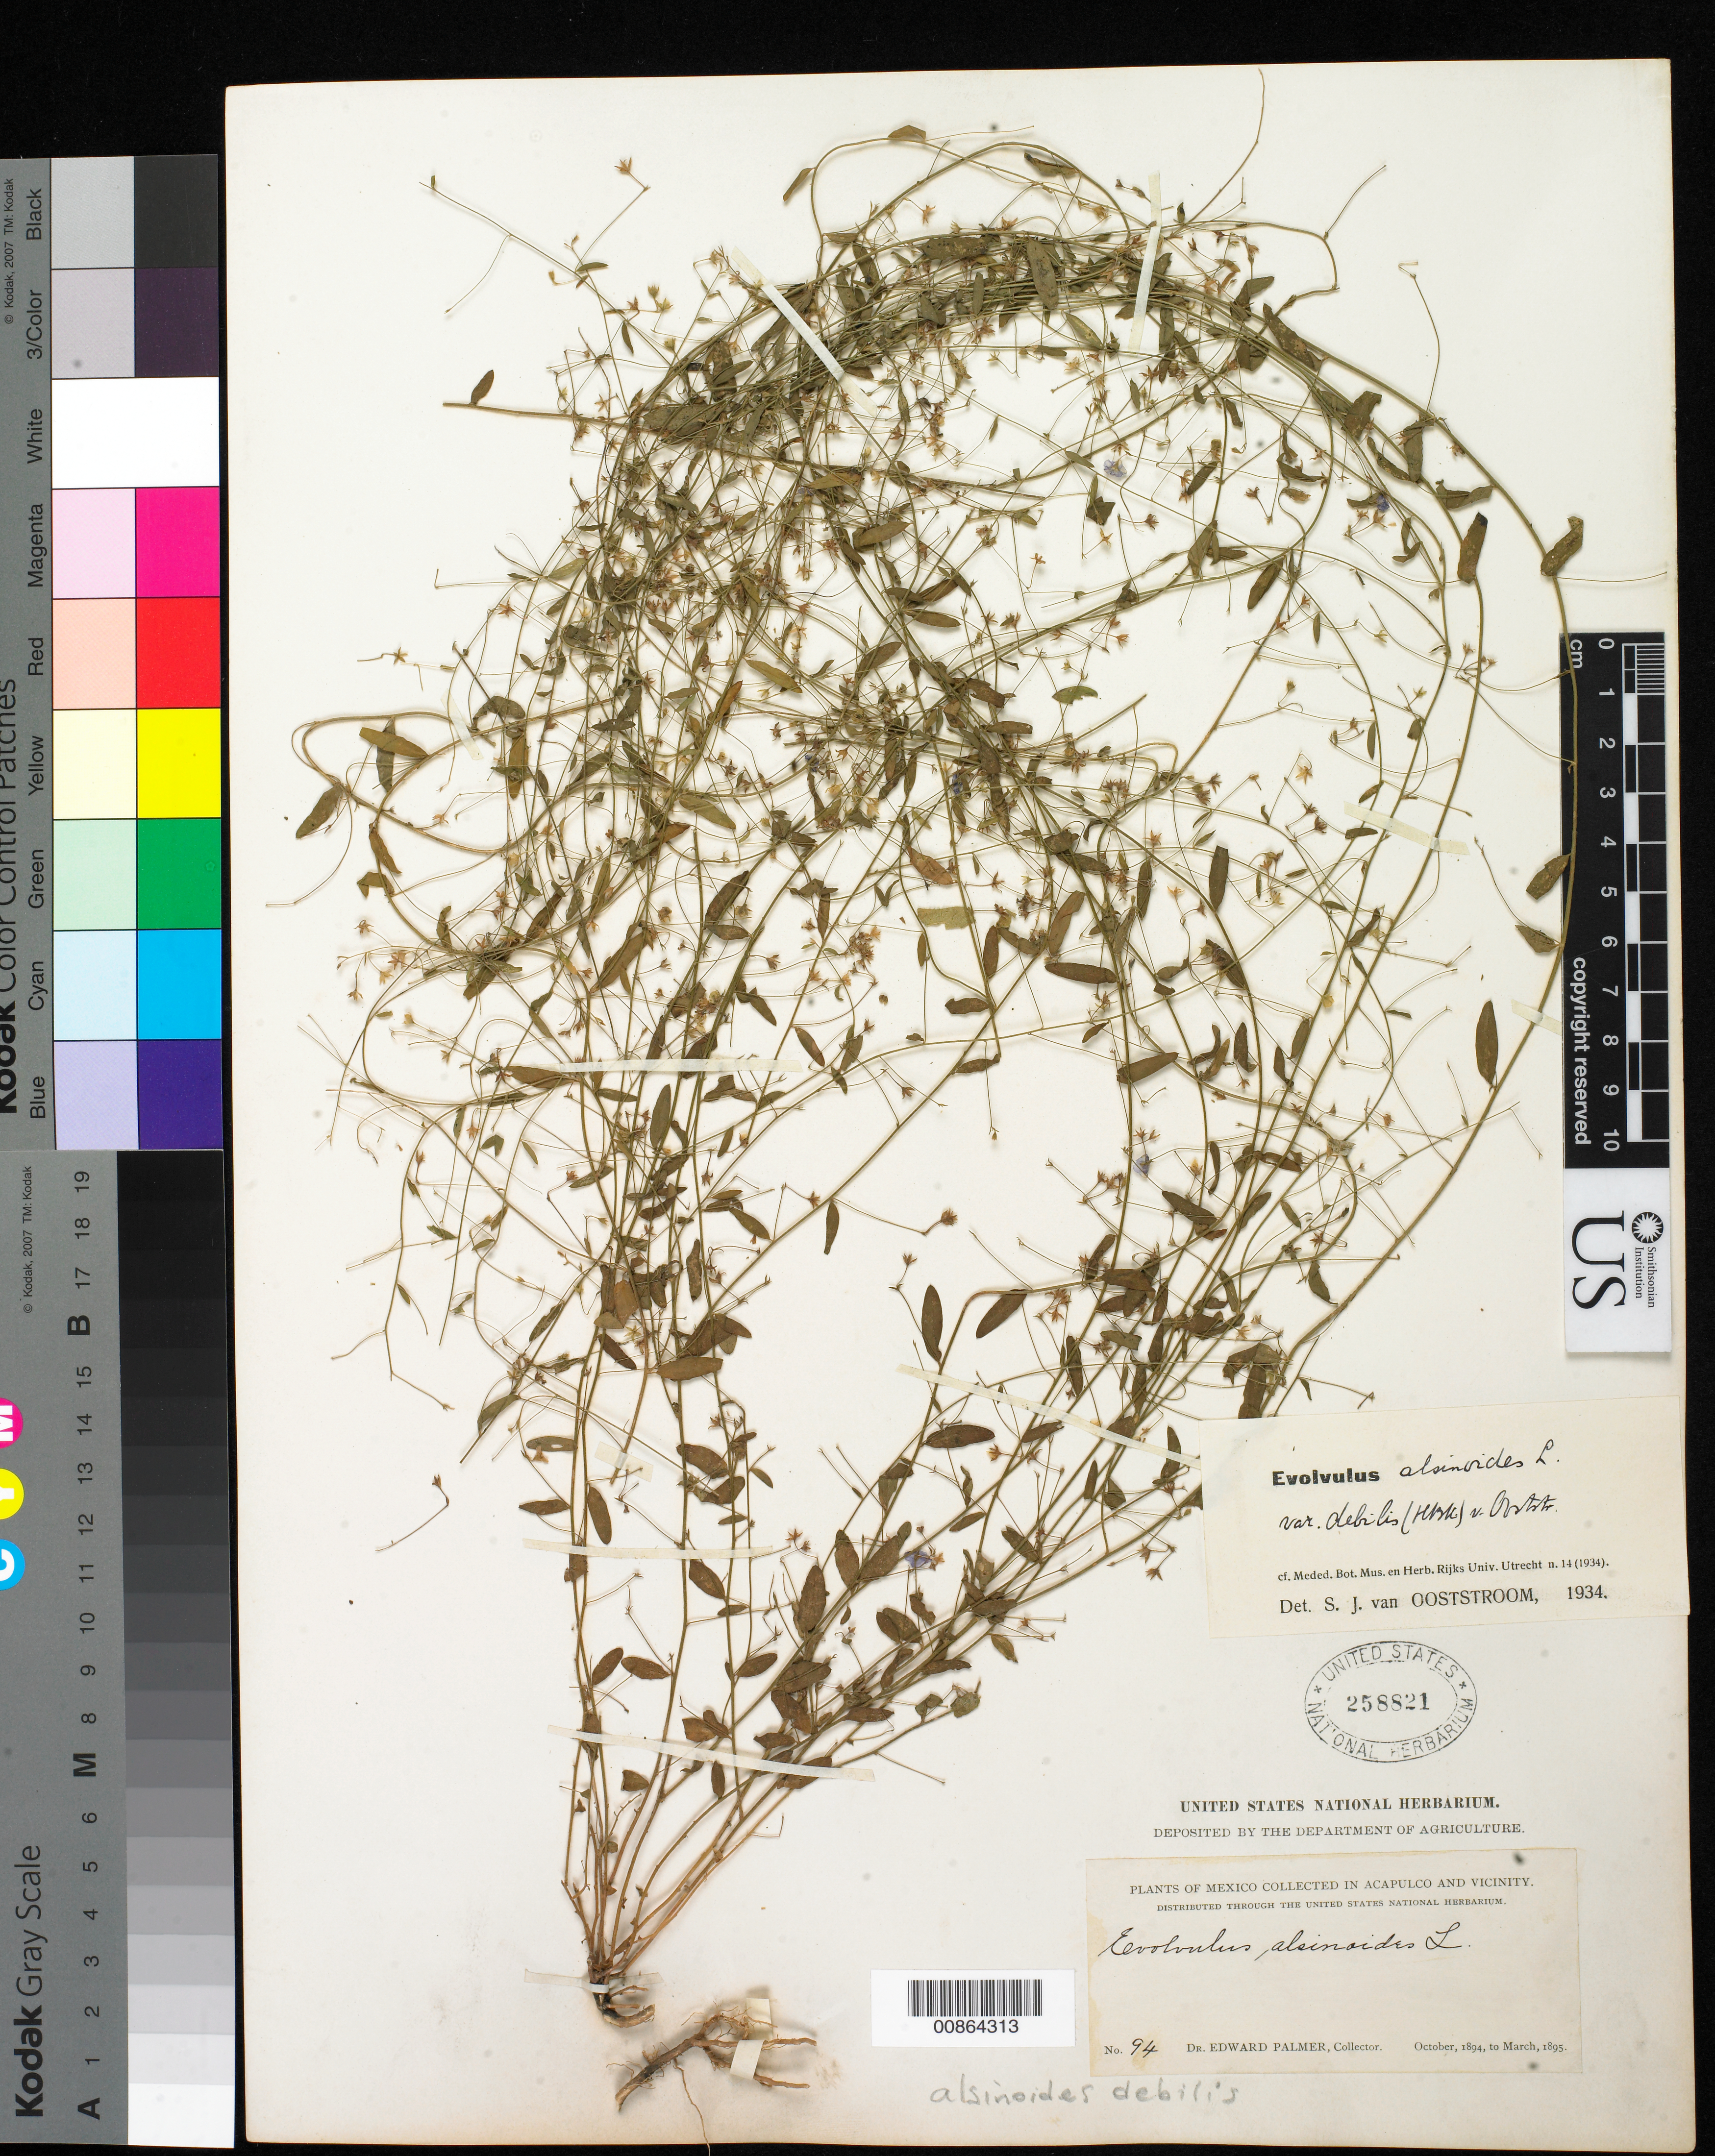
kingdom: Plantae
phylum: Tracheophyta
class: Magnoliopsida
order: Solanales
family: Convolvulaceae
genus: Evolvulus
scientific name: Evolvulus alsinoides var. debilis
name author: (Kunth) Ooststr.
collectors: E. Palmer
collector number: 94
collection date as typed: Oct 1894 to -- Mar 1895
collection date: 1894-10/1895-03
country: Mexico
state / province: Guerrero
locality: Acapulco, Guerrero and vicinity.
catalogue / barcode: US 258821